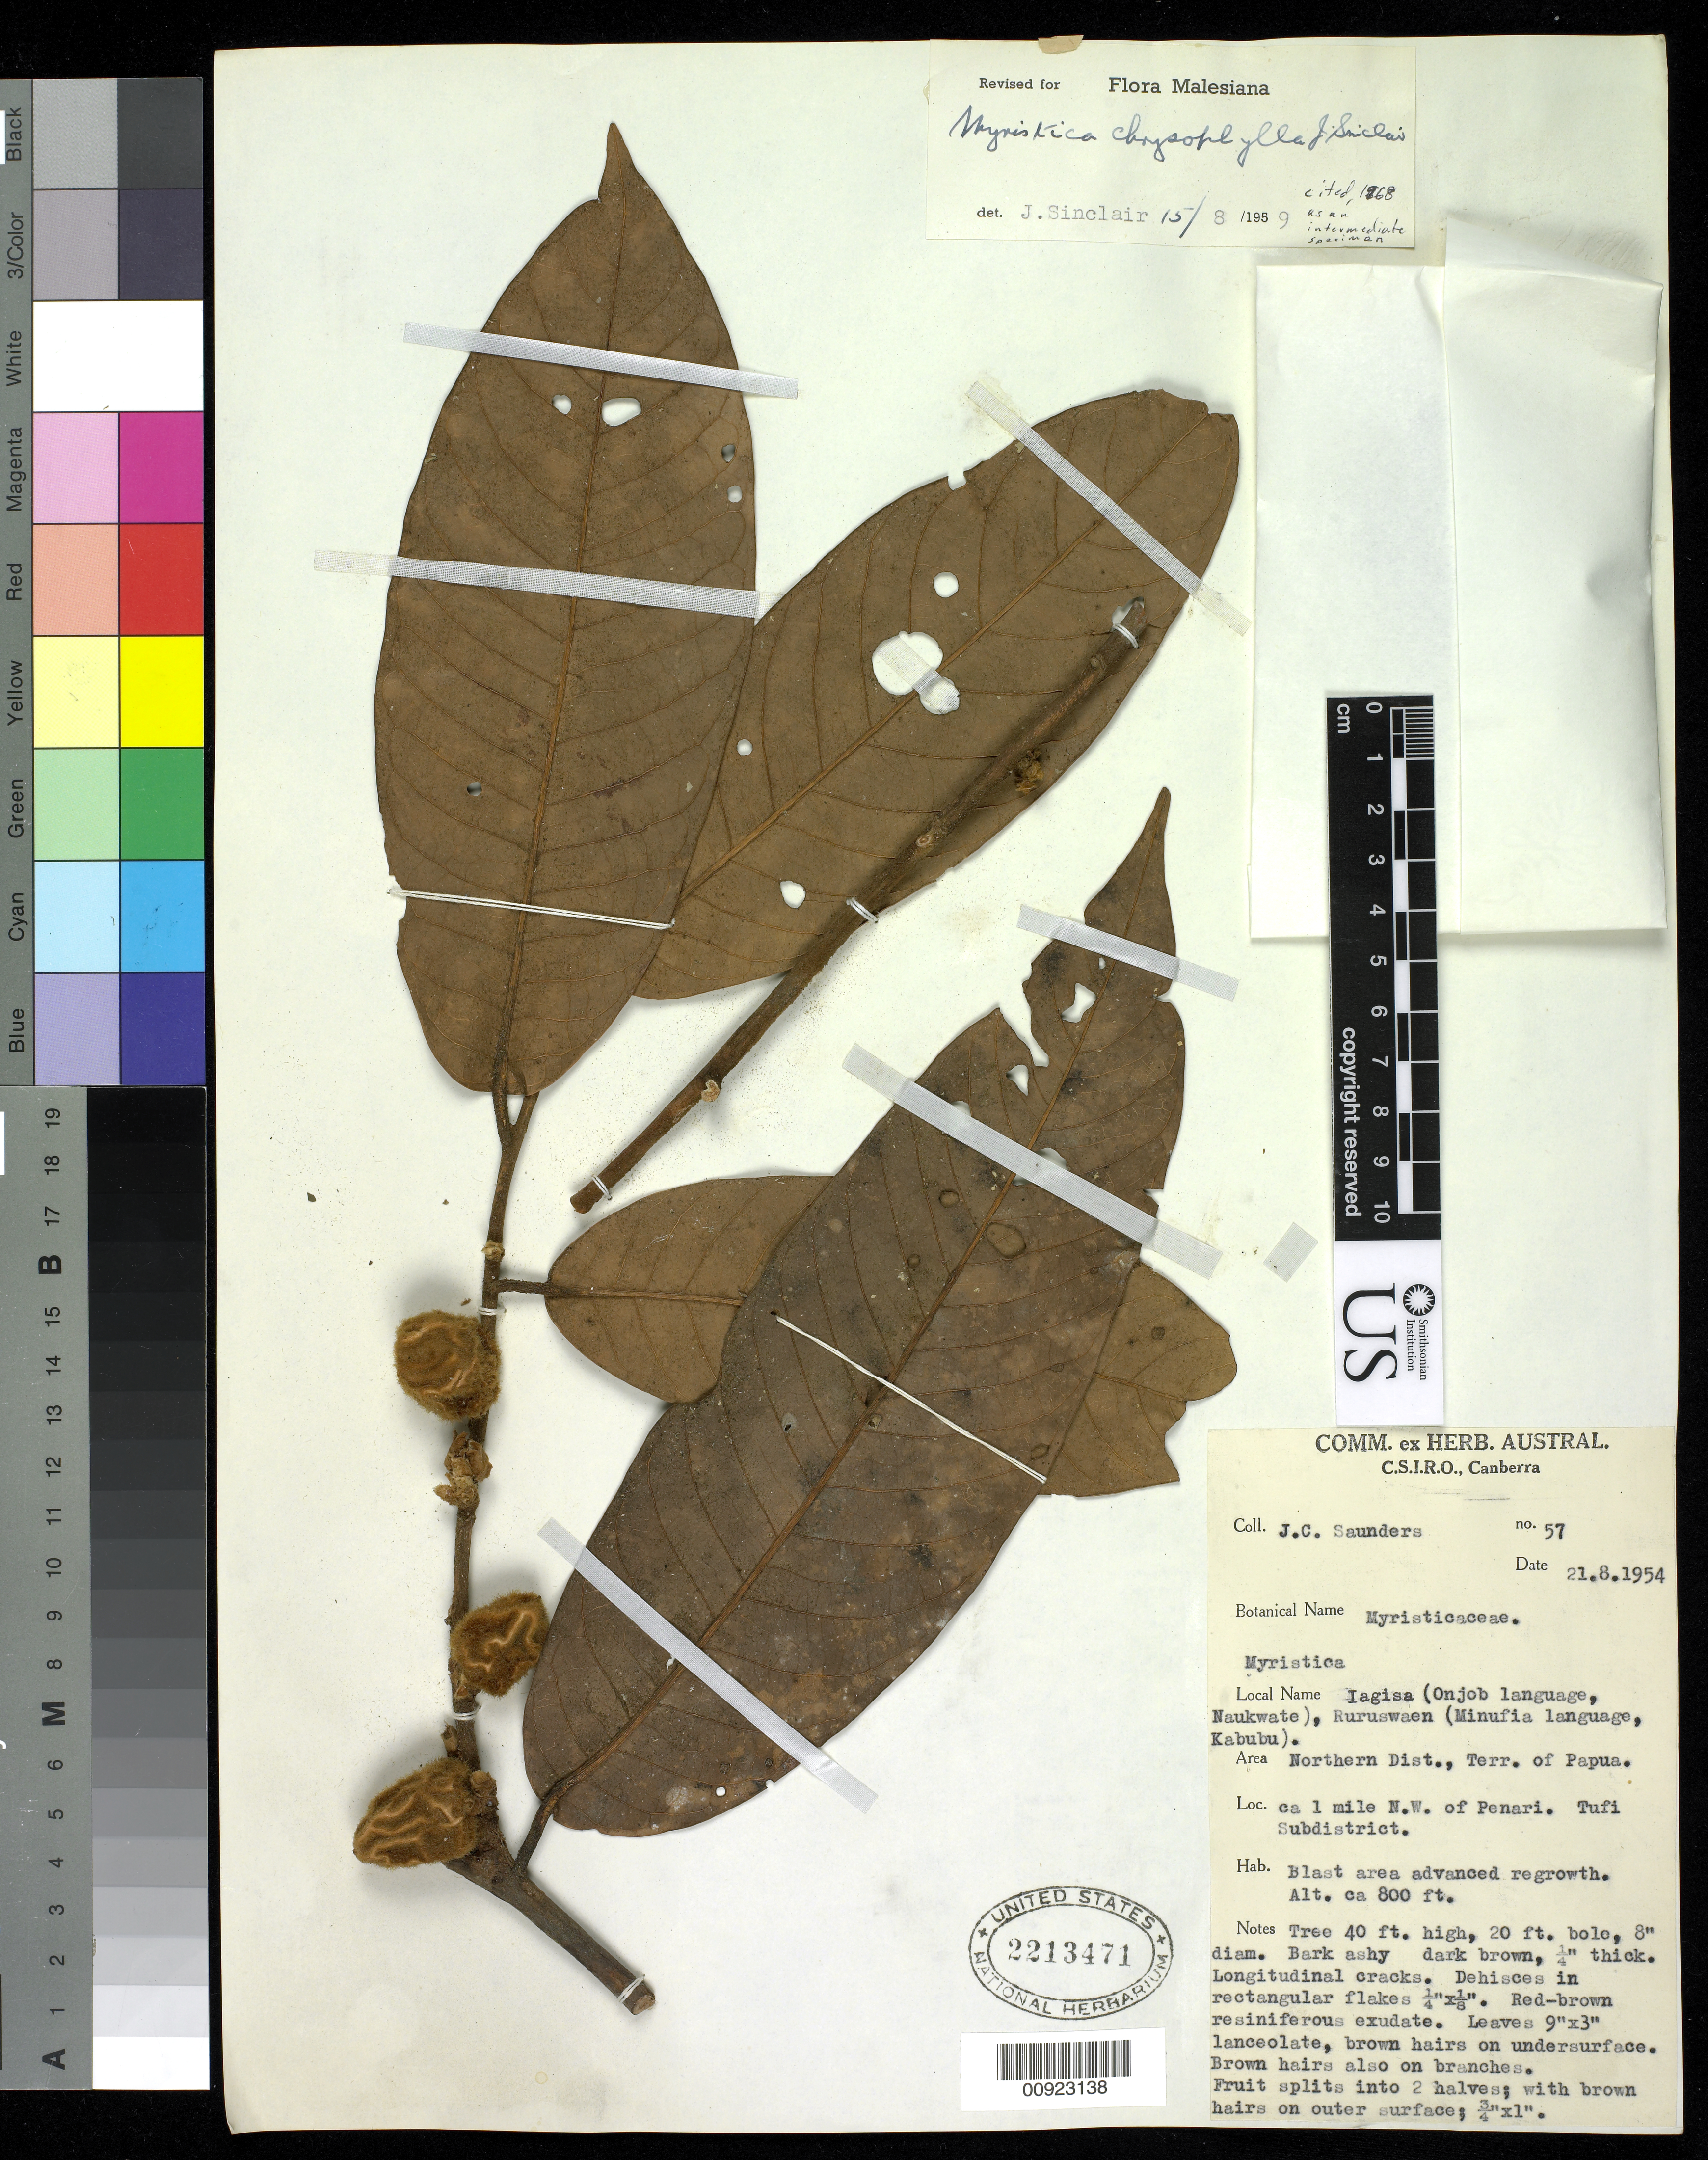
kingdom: Plantae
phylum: Tracheophyta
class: Magnoliopsida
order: Magnoliales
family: Myristicaceae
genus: Myristica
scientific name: Myristica chrysophylla var. chrysophylla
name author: J. Sinclair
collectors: J. C. Saunders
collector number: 57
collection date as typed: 21 Aug 1954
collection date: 1954-08-21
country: Papua New Guinea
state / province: Northern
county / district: Tufi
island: New Guinea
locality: ca 1 mile N.W. of Penari. Tufi Subdistrict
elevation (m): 24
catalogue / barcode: US 2213471